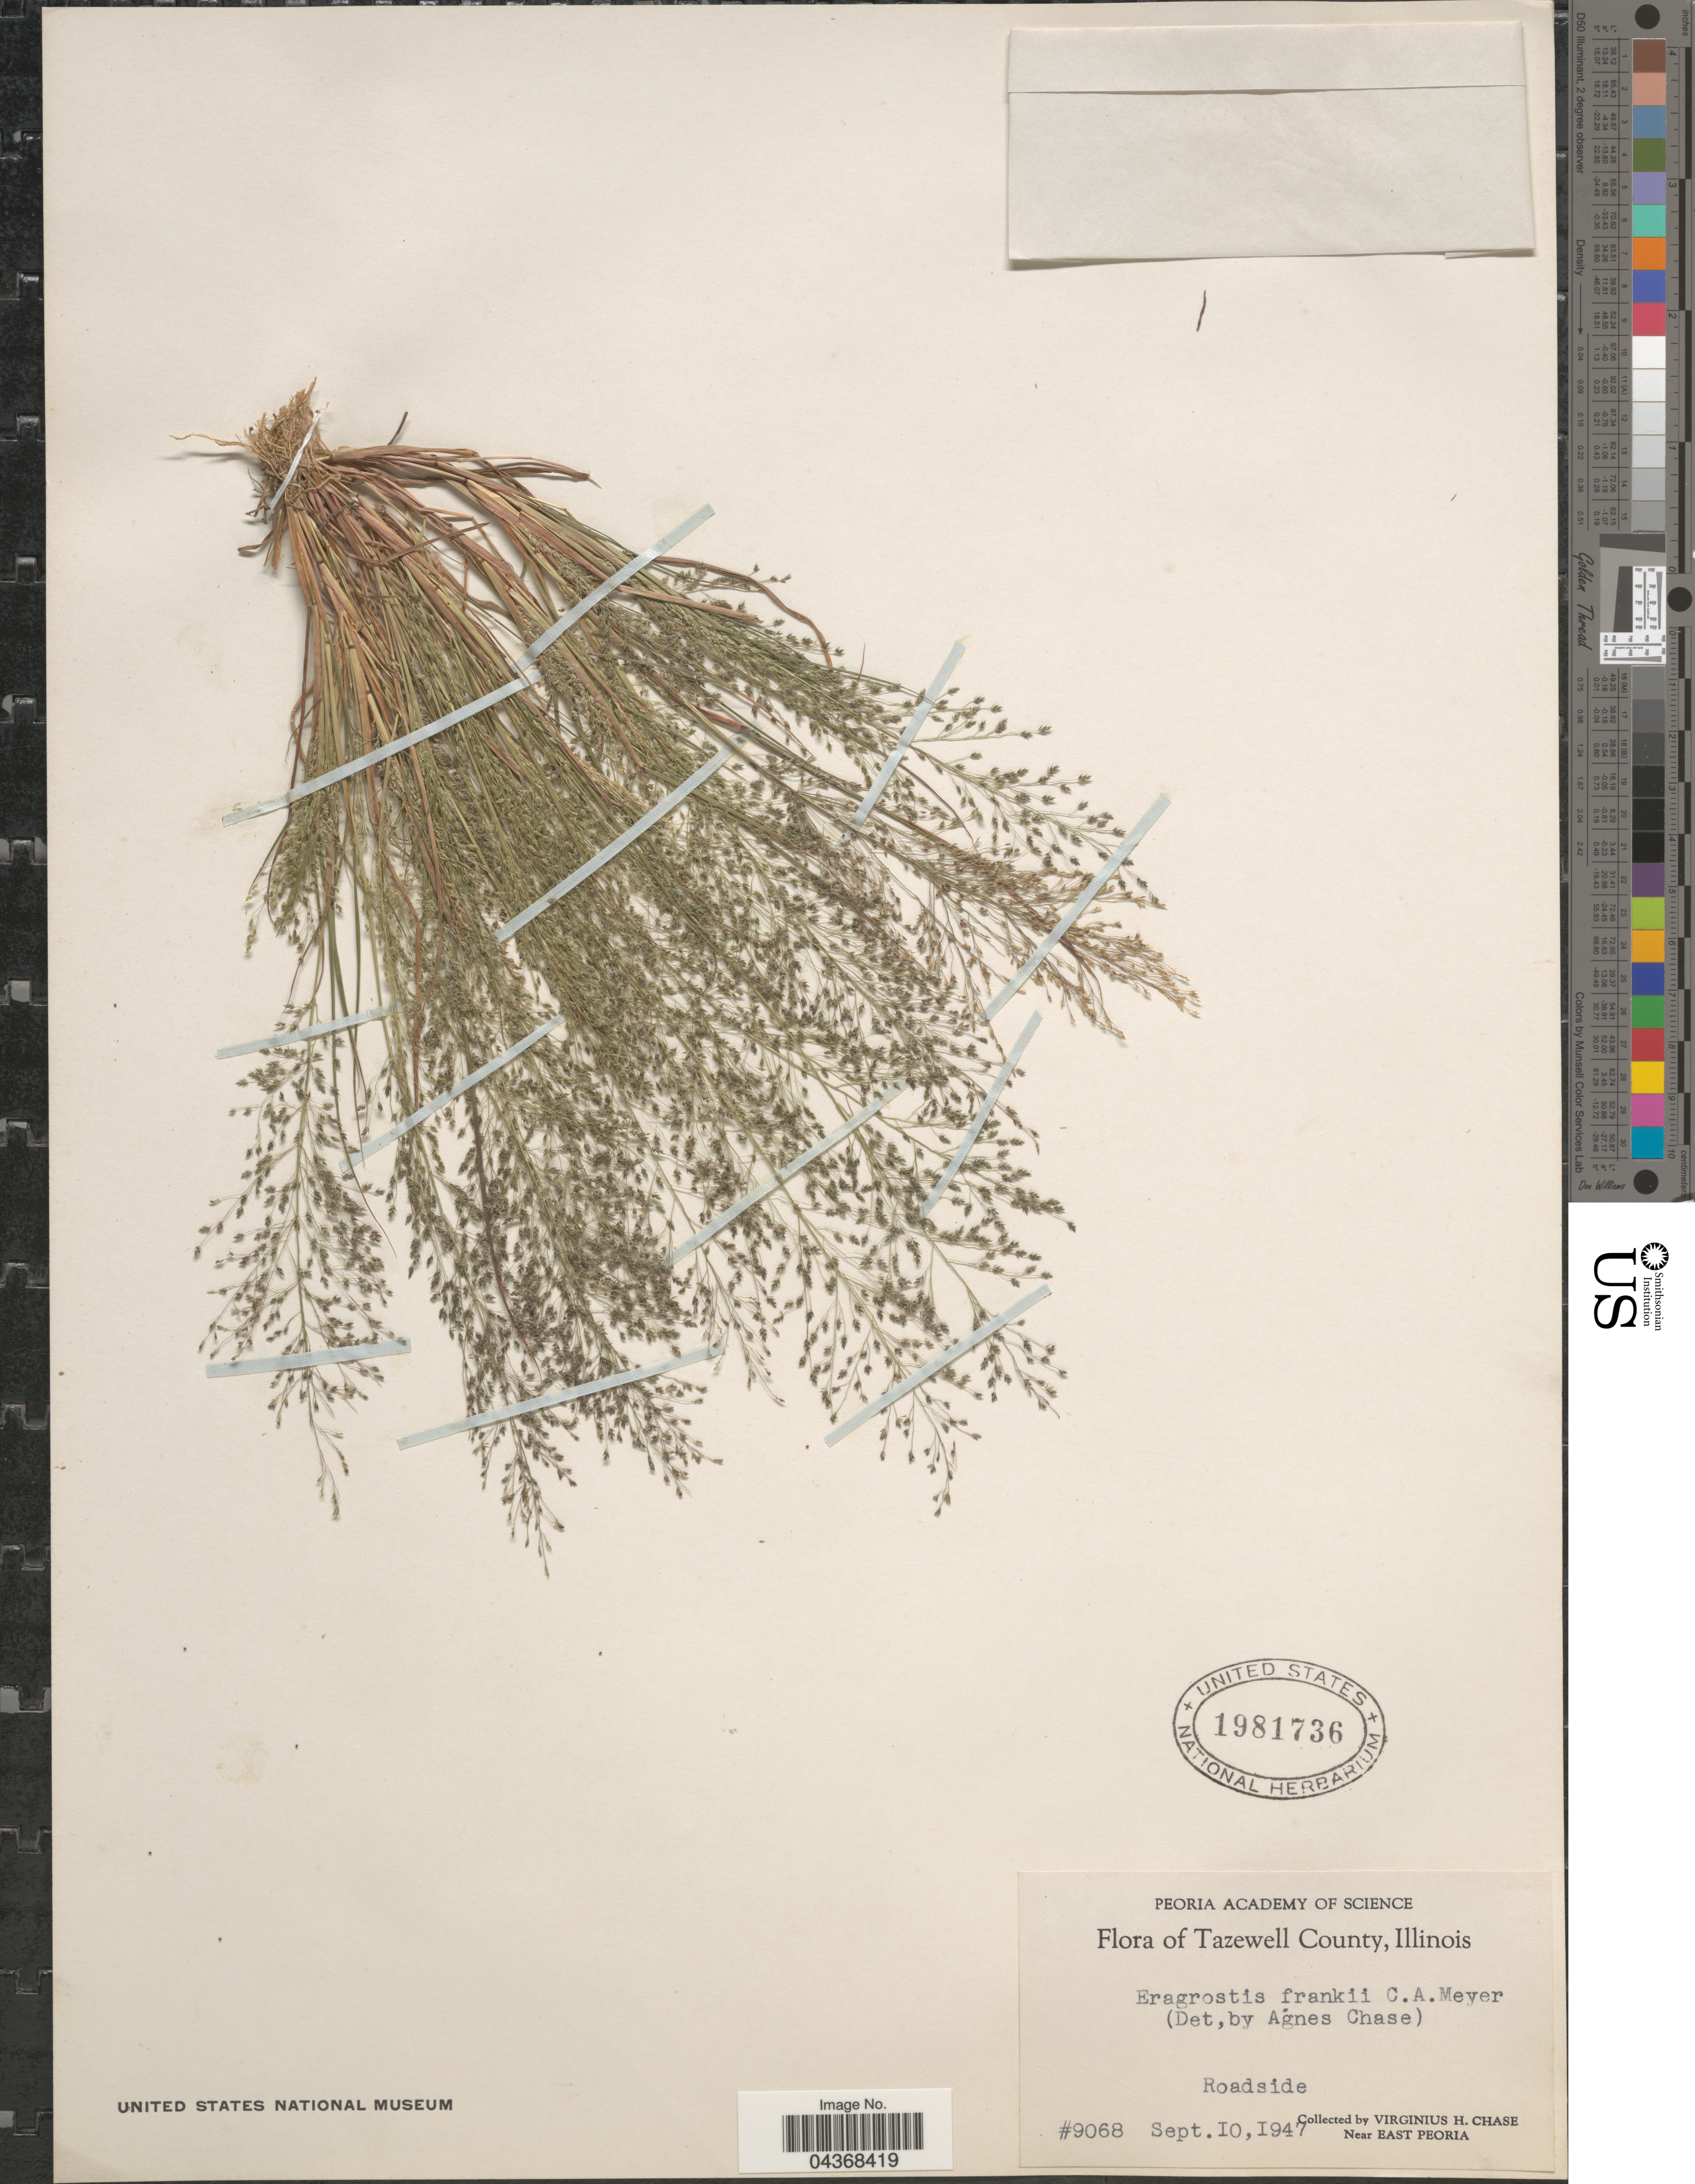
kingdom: Plantae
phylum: Tracheophyta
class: Liliopsida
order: Poales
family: Poaceae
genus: Eragrostis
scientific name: Eragrostis frankii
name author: C.A. Mey. ex Steud.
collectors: V. H. Chase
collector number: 9068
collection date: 1947-09-10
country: United States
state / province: Illinois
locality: Tazewell County. Roadside. Near East Peoria.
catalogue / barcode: US 1981736